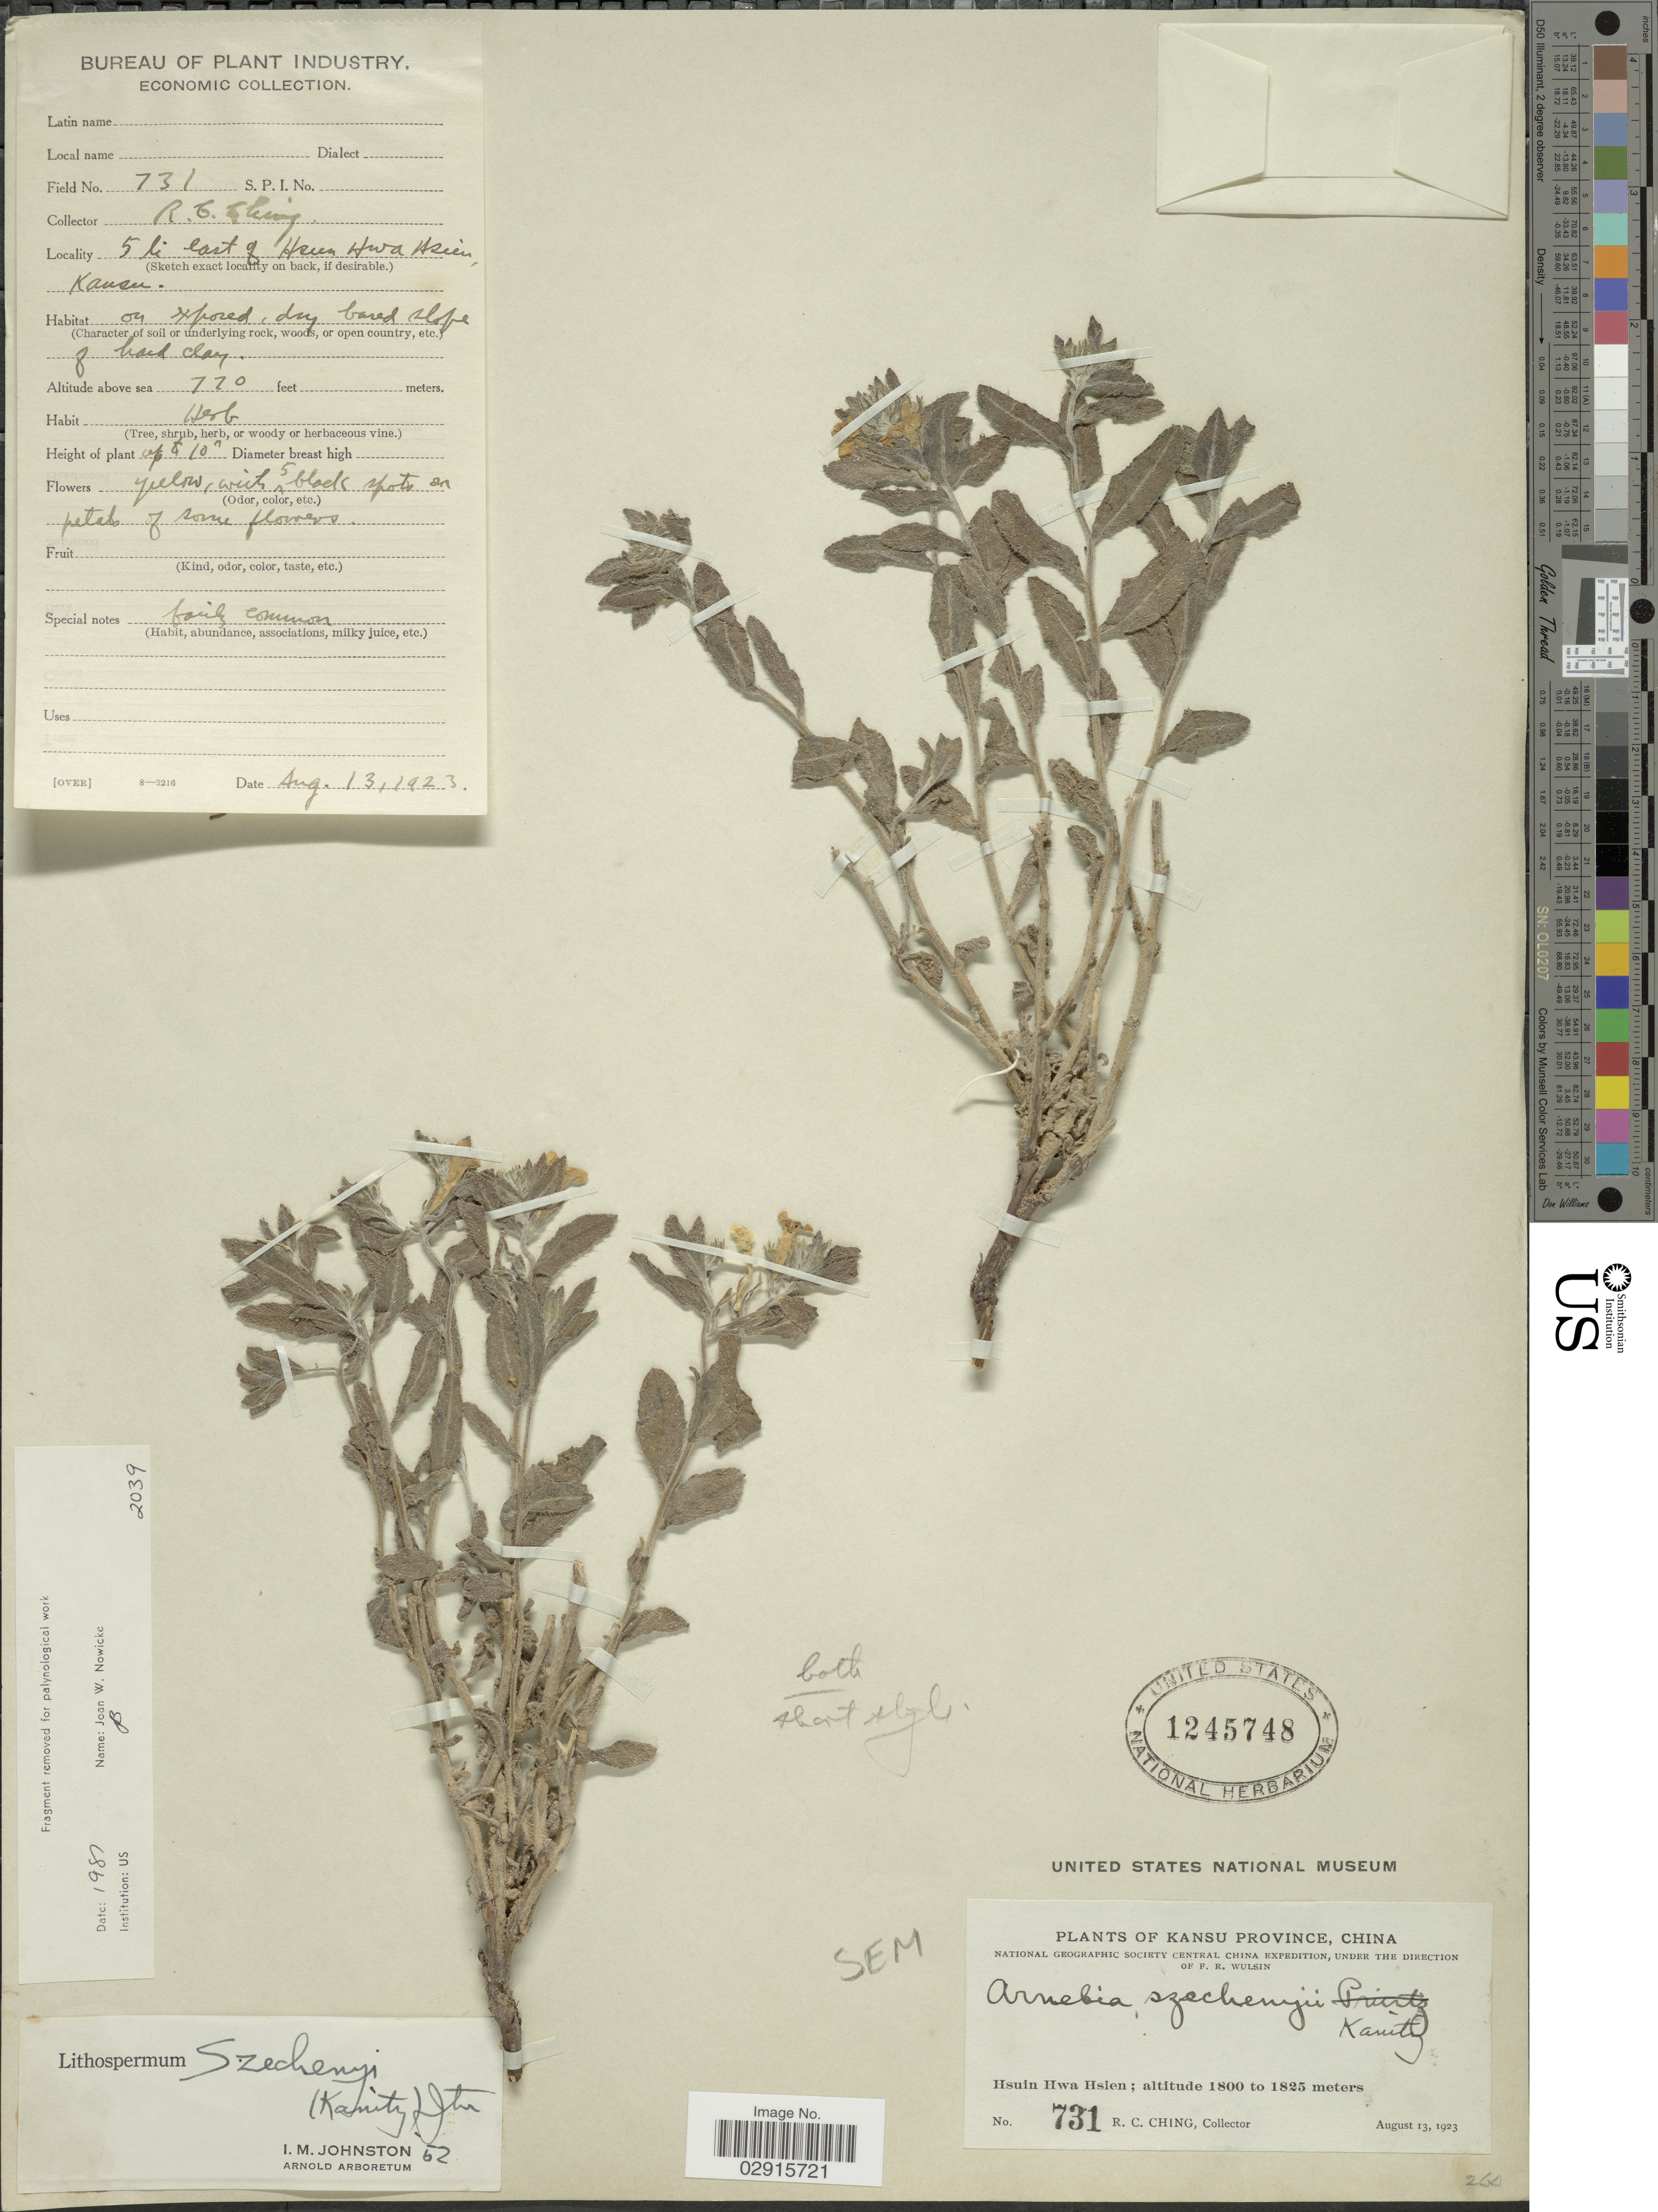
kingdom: Plantae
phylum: Tracheophyta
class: Magnoliopsida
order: Boraginales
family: Boraginaceae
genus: Arnebia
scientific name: Arnebia szechenyi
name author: Kanitz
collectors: R. C. Ching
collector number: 731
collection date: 1923-08-13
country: China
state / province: Gansu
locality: Kansu Province. Hsuin Hwa Hsien.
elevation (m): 1800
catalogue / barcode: US 1245748